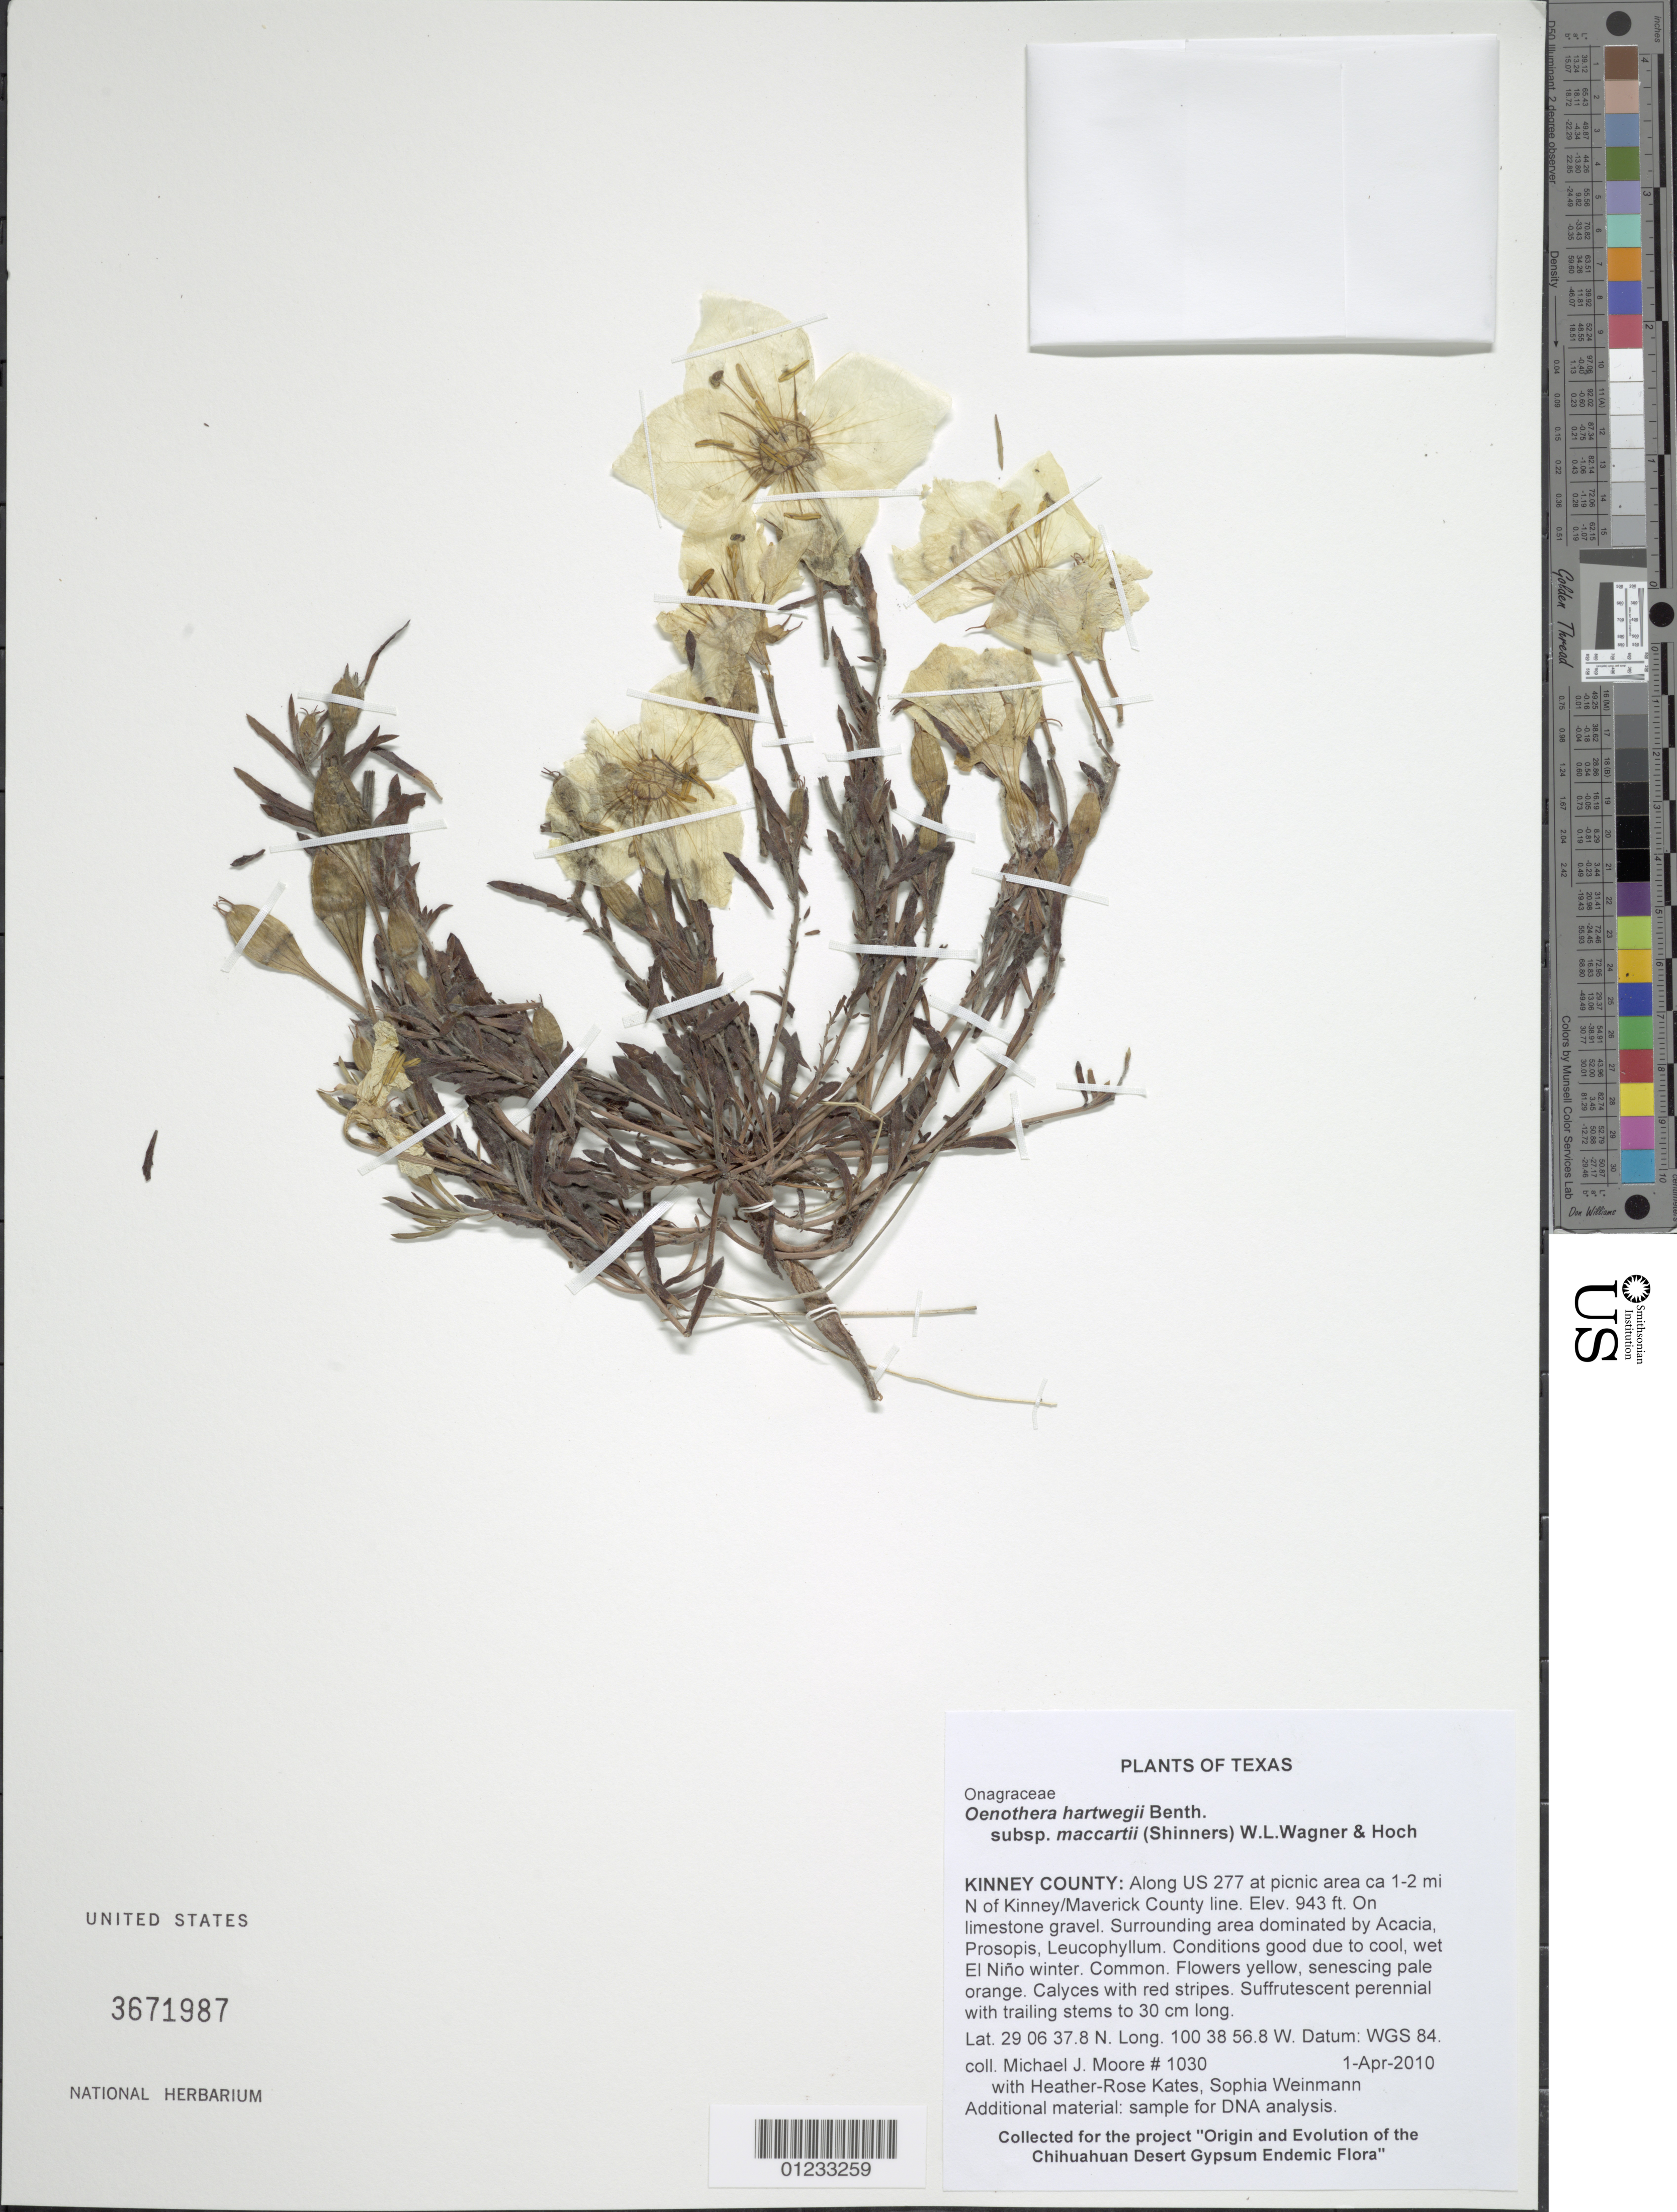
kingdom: Plantae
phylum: Tracheophyta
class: Magnoliopsida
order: Myrtales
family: Onagraceae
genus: Oenothera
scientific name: Oenothera hartwegii subsp. maccartii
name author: (Shinners) W.L. Wagner & Hoch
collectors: M. J. Moore, H.-R. Kates & S. Weinmann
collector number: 1030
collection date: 2006-03-31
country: United States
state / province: Texas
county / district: Kinney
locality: Along US 277 at picnic area ca 1-2 mi N of Kinney/Maverick County line.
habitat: On limestone gravel. Surrounding area dominated by Acacia, Prosopis, Leucophyllum. Conditions good due to cool, wet El Niño winter.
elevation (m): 287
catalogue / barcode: US 3671987